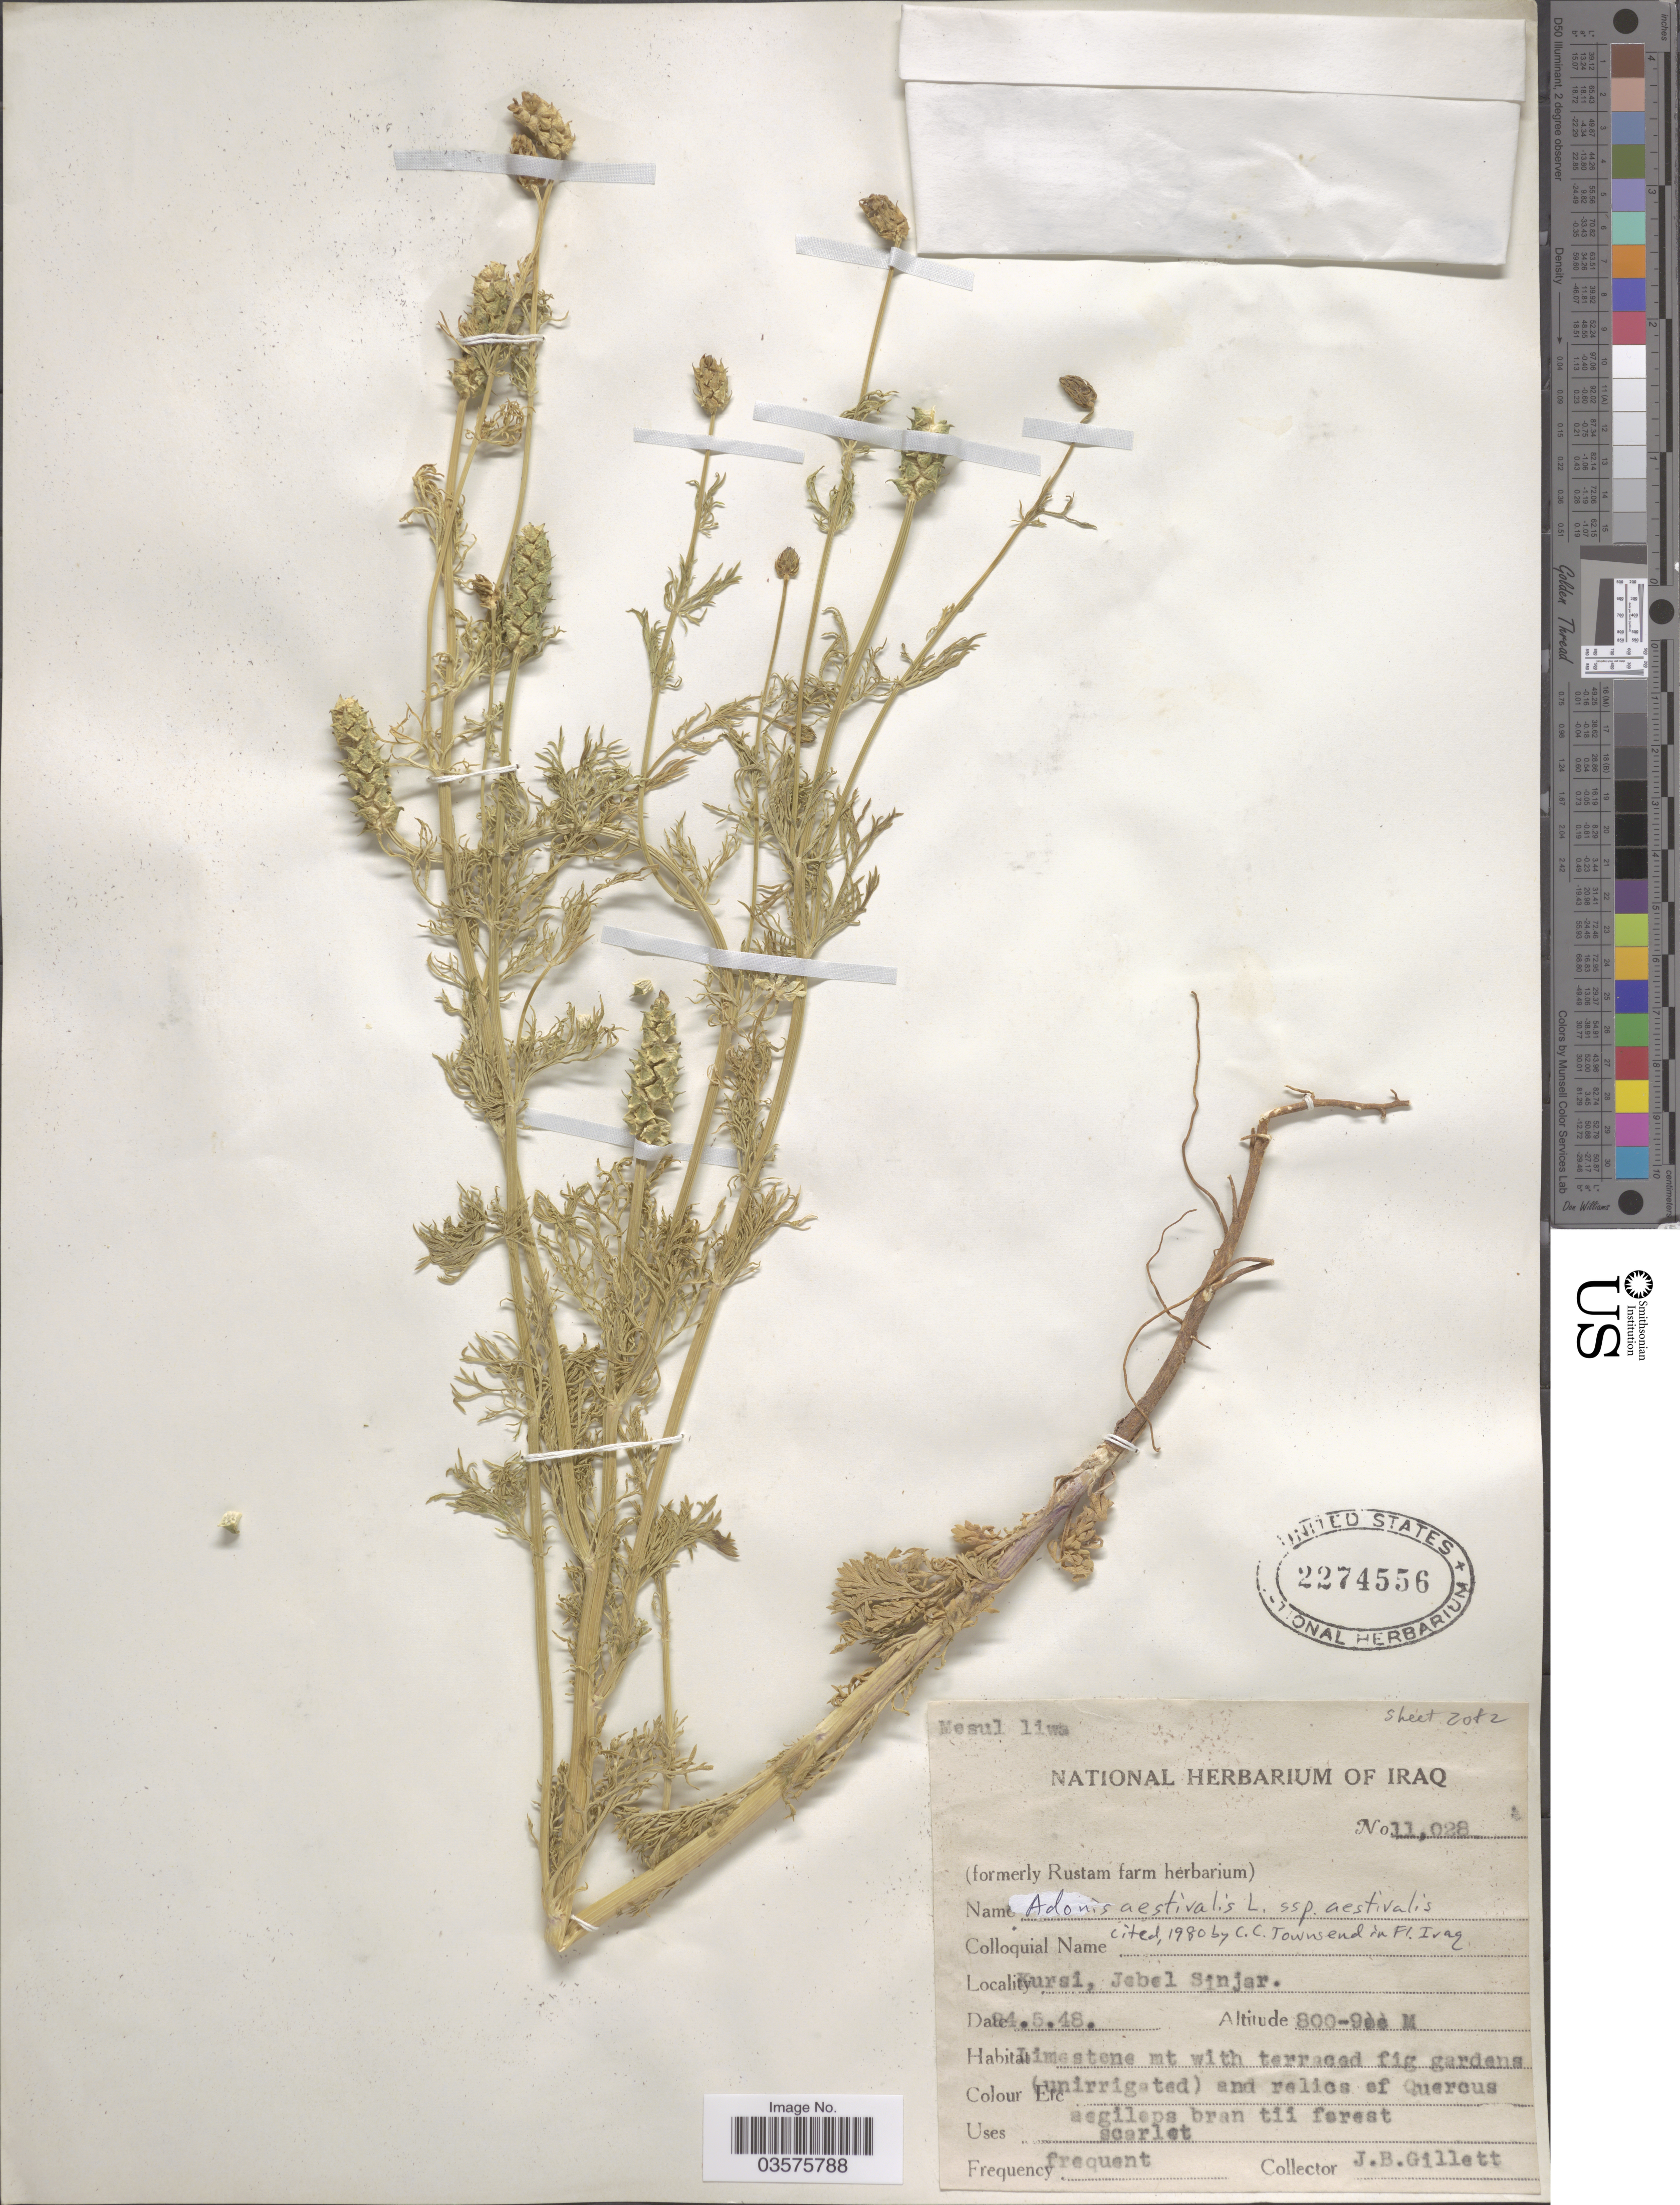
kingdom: Plantae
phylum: Tracheophyta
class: Magnoliopsida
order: Ranunculales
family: Ranunculaceae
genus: Adonis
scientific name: Adonis aestivalis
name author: L.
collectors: J. B. Gillett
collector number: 11028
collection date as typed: Transcribed d/m/y: 24/5/48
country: Iraq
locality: Mesul liwa. Kursi, Jebel Sinjar.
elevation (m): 800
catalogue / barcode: US 2274556